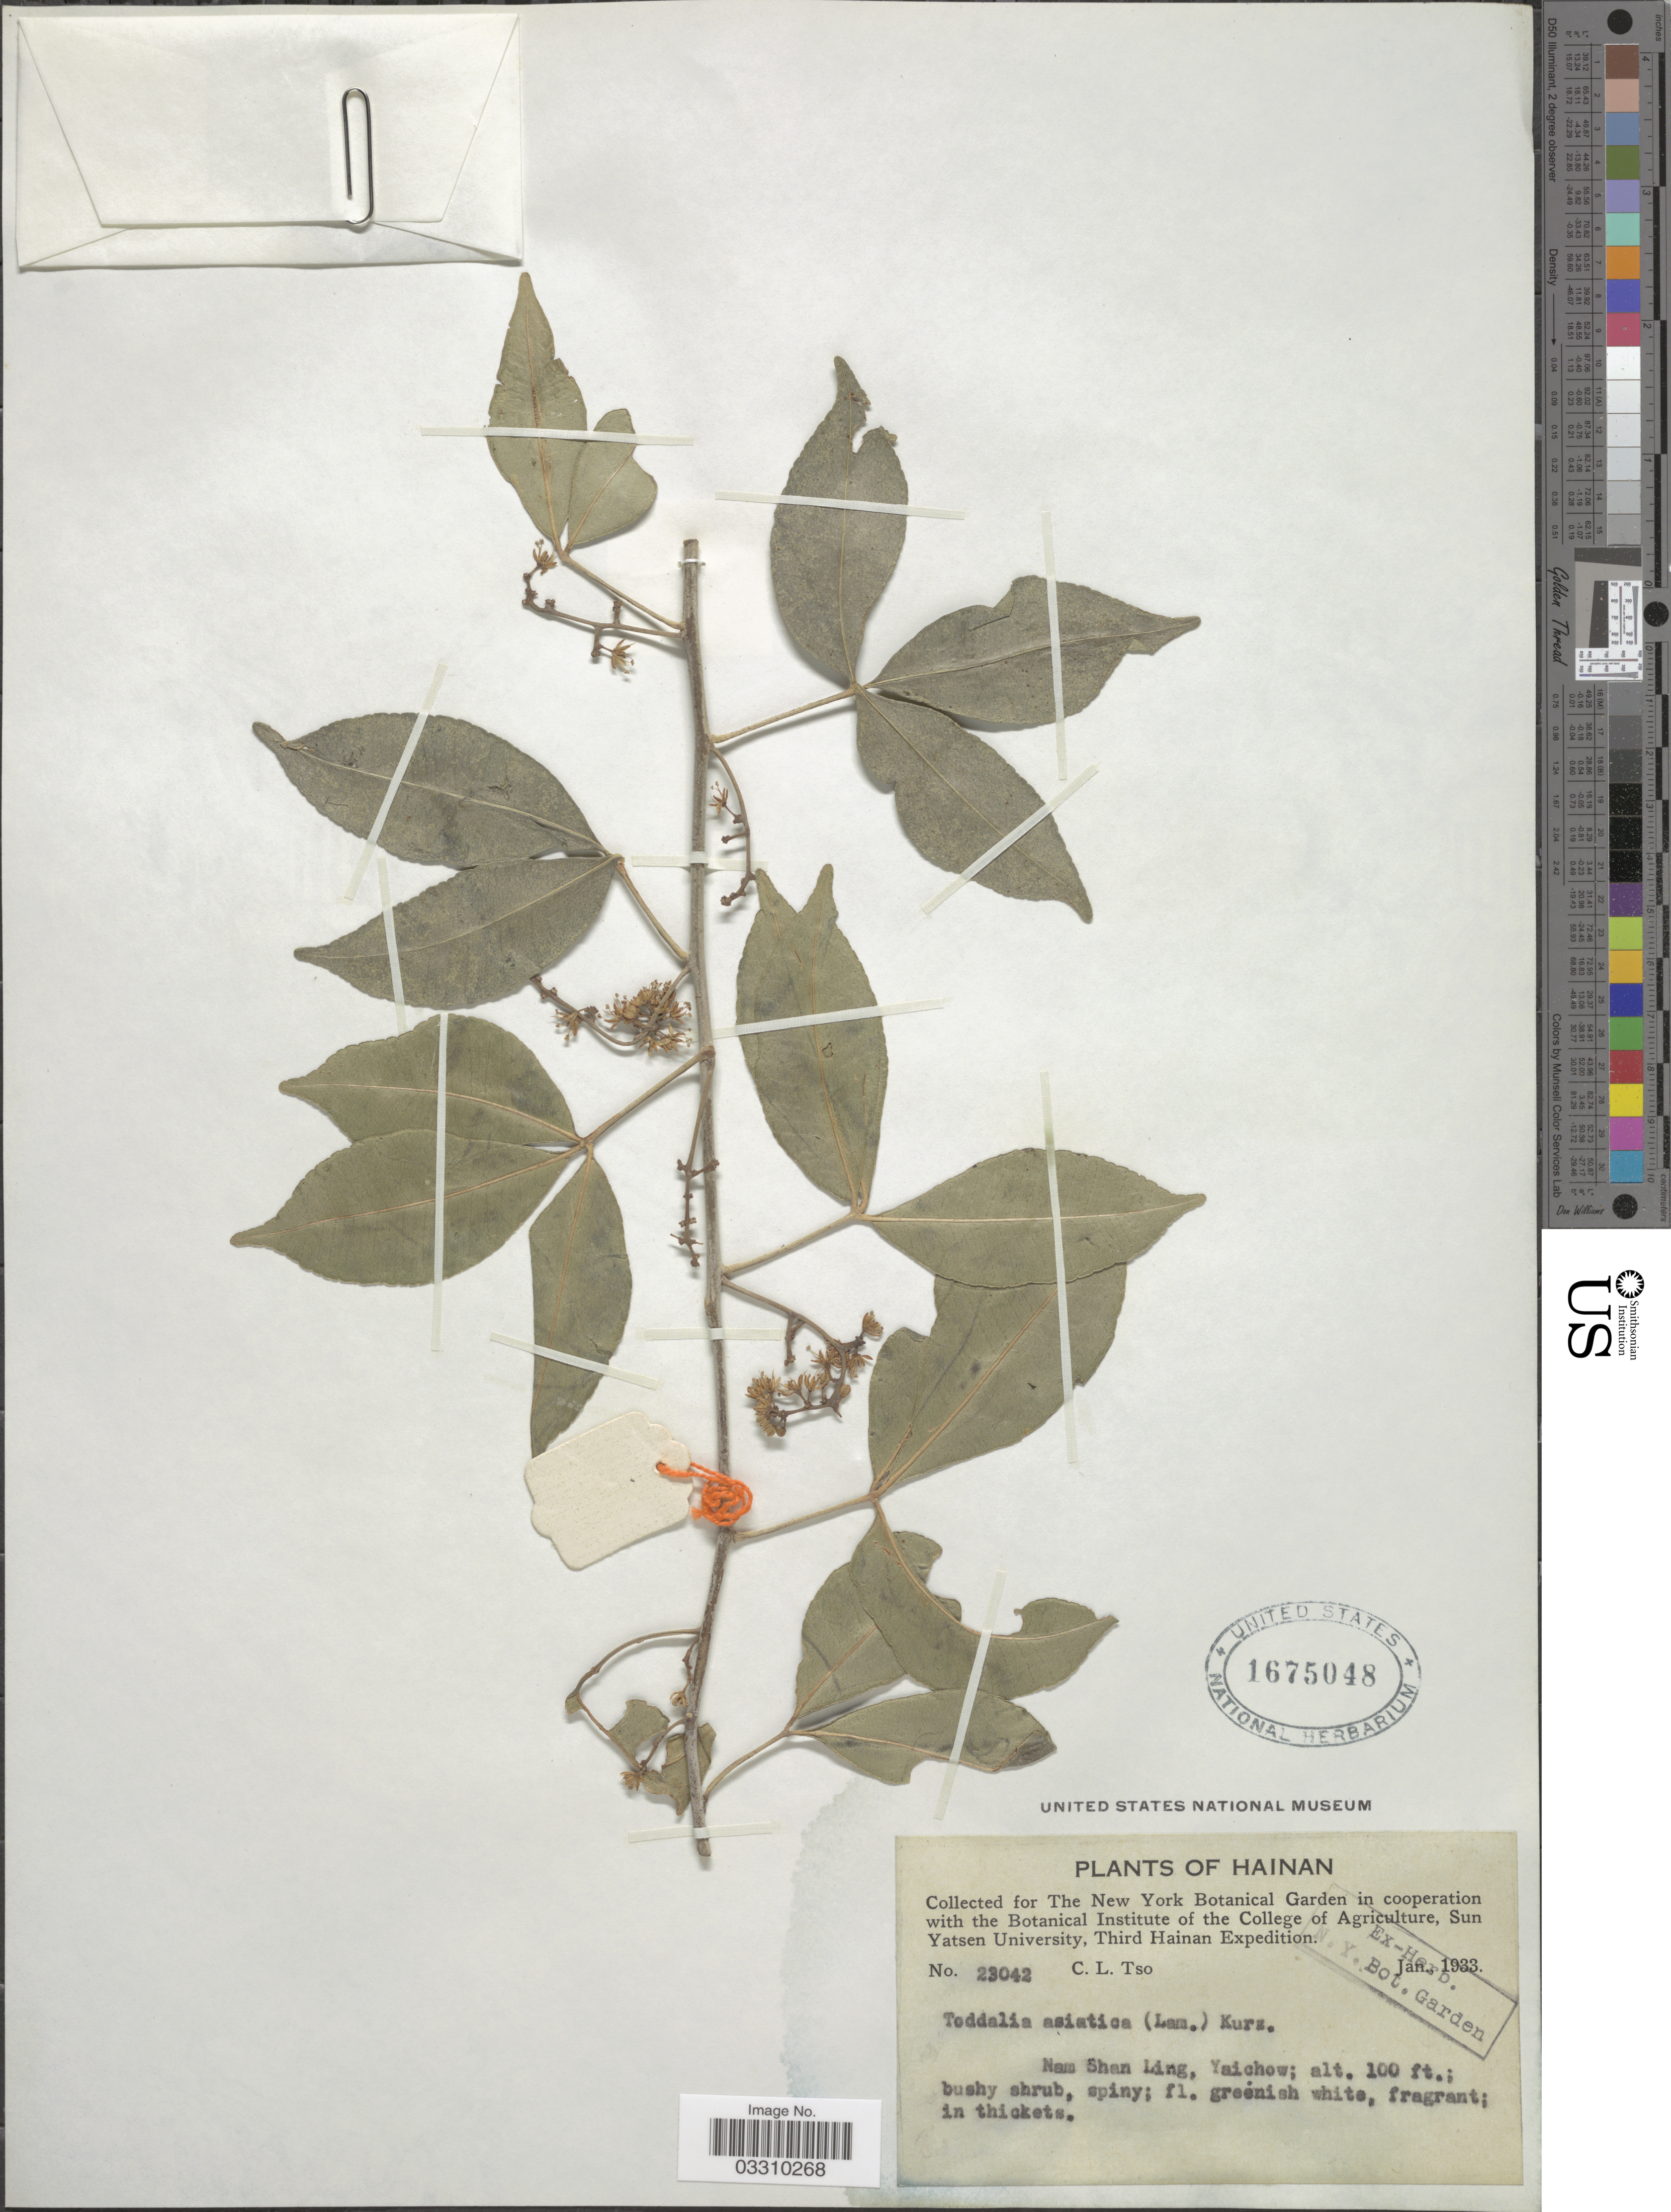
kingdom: Plantae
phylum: Tracheophyta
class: Magnoliopsida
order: Sapindales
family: Rutaceae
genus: Zanthoxylum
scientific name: Zanthoxylum asiaticum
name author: (L.) Appelhans et al.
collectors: C. Tso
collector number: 23042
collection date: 1933-01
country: China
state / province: Hainan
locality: Nam Shan Ling, Yaichow.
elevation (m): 30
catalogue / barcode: US 1675048